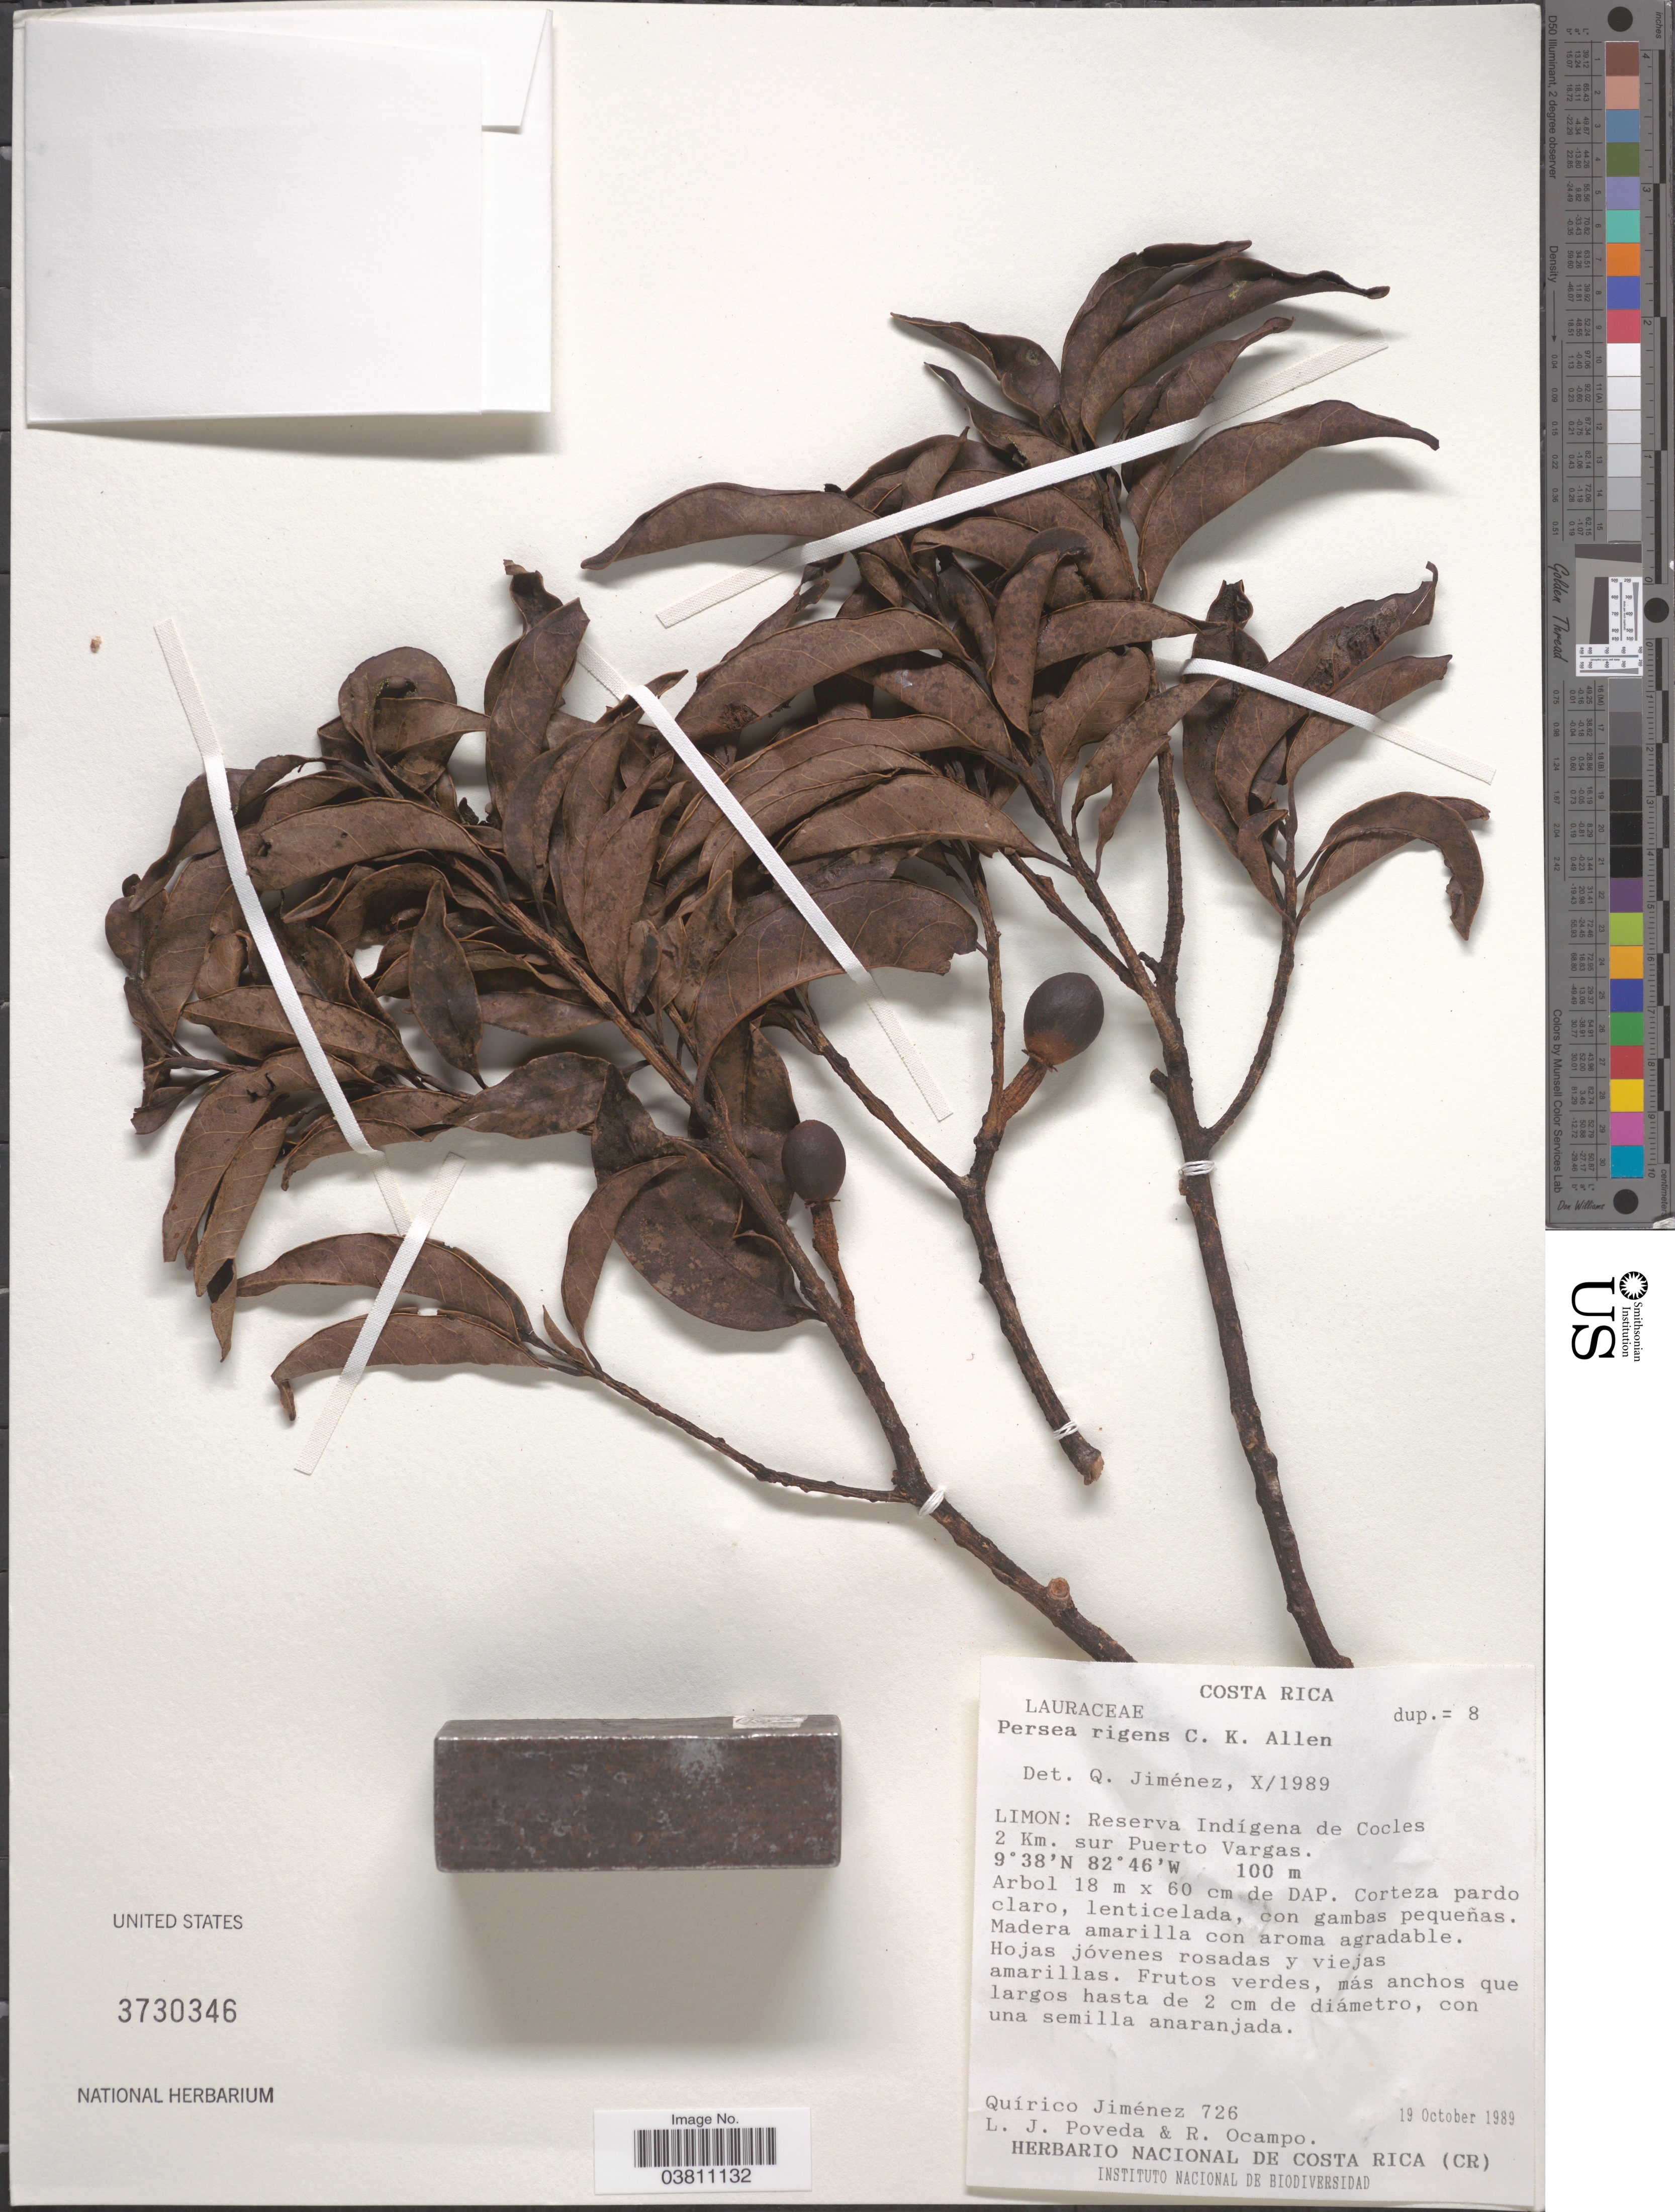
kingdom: Plantae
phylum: Tracheophyta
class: Magnoliopsida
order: Laurales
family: Lauraceae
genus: Persea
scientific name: Persea rigens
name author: C.K. Allen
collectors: Q. Jiménez Madrigal, L. J. Poveda & R. Ocampo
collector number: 726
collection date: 1989-10-19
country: Costa Rica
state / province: Limón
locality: Reserva Indígena de Cocles 2 Km. sur Puerto Vargas.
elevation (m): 100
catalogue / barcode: US 3730346